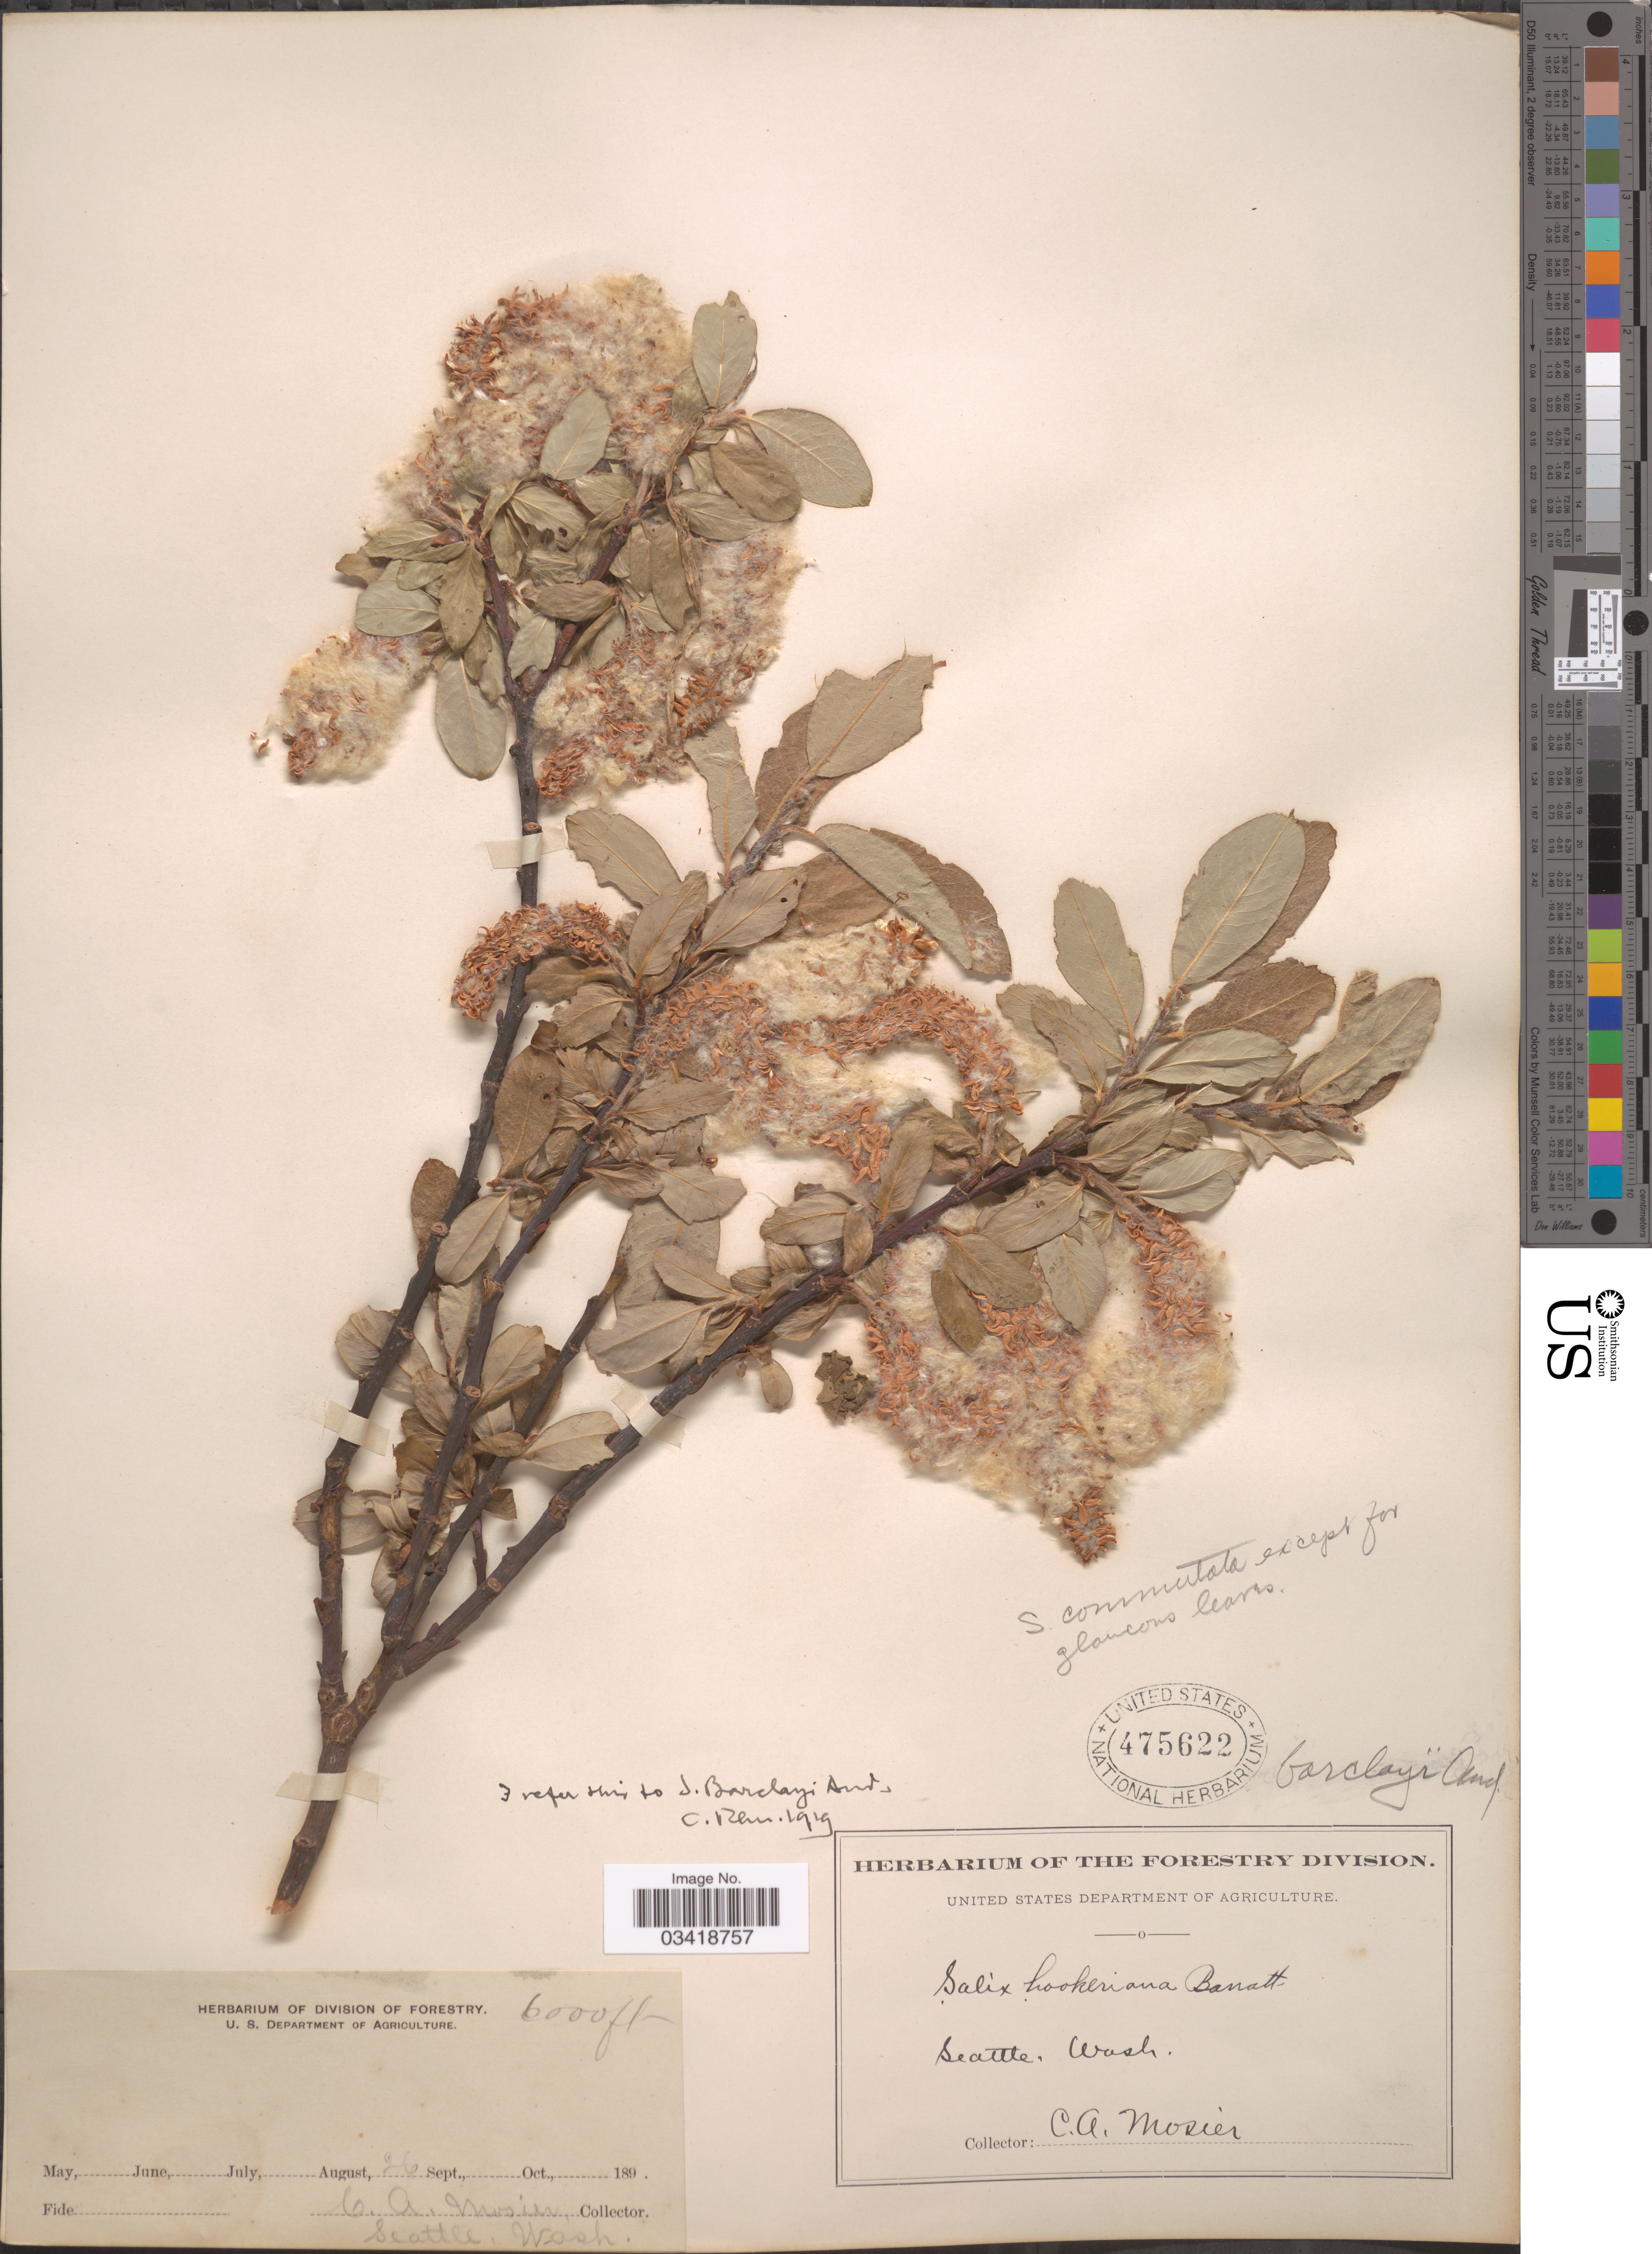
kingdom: Plantae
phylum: Tracheophyta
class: Magnoliopsida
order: Malpighiales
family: Salicaceae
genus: Salix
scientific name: Salix barclayi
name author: Andersson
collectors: C. A. Mosier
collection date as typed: August, 26 189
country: United States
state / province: Washington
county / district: King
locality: Seattle.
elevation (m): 1829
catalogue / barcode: US 475622